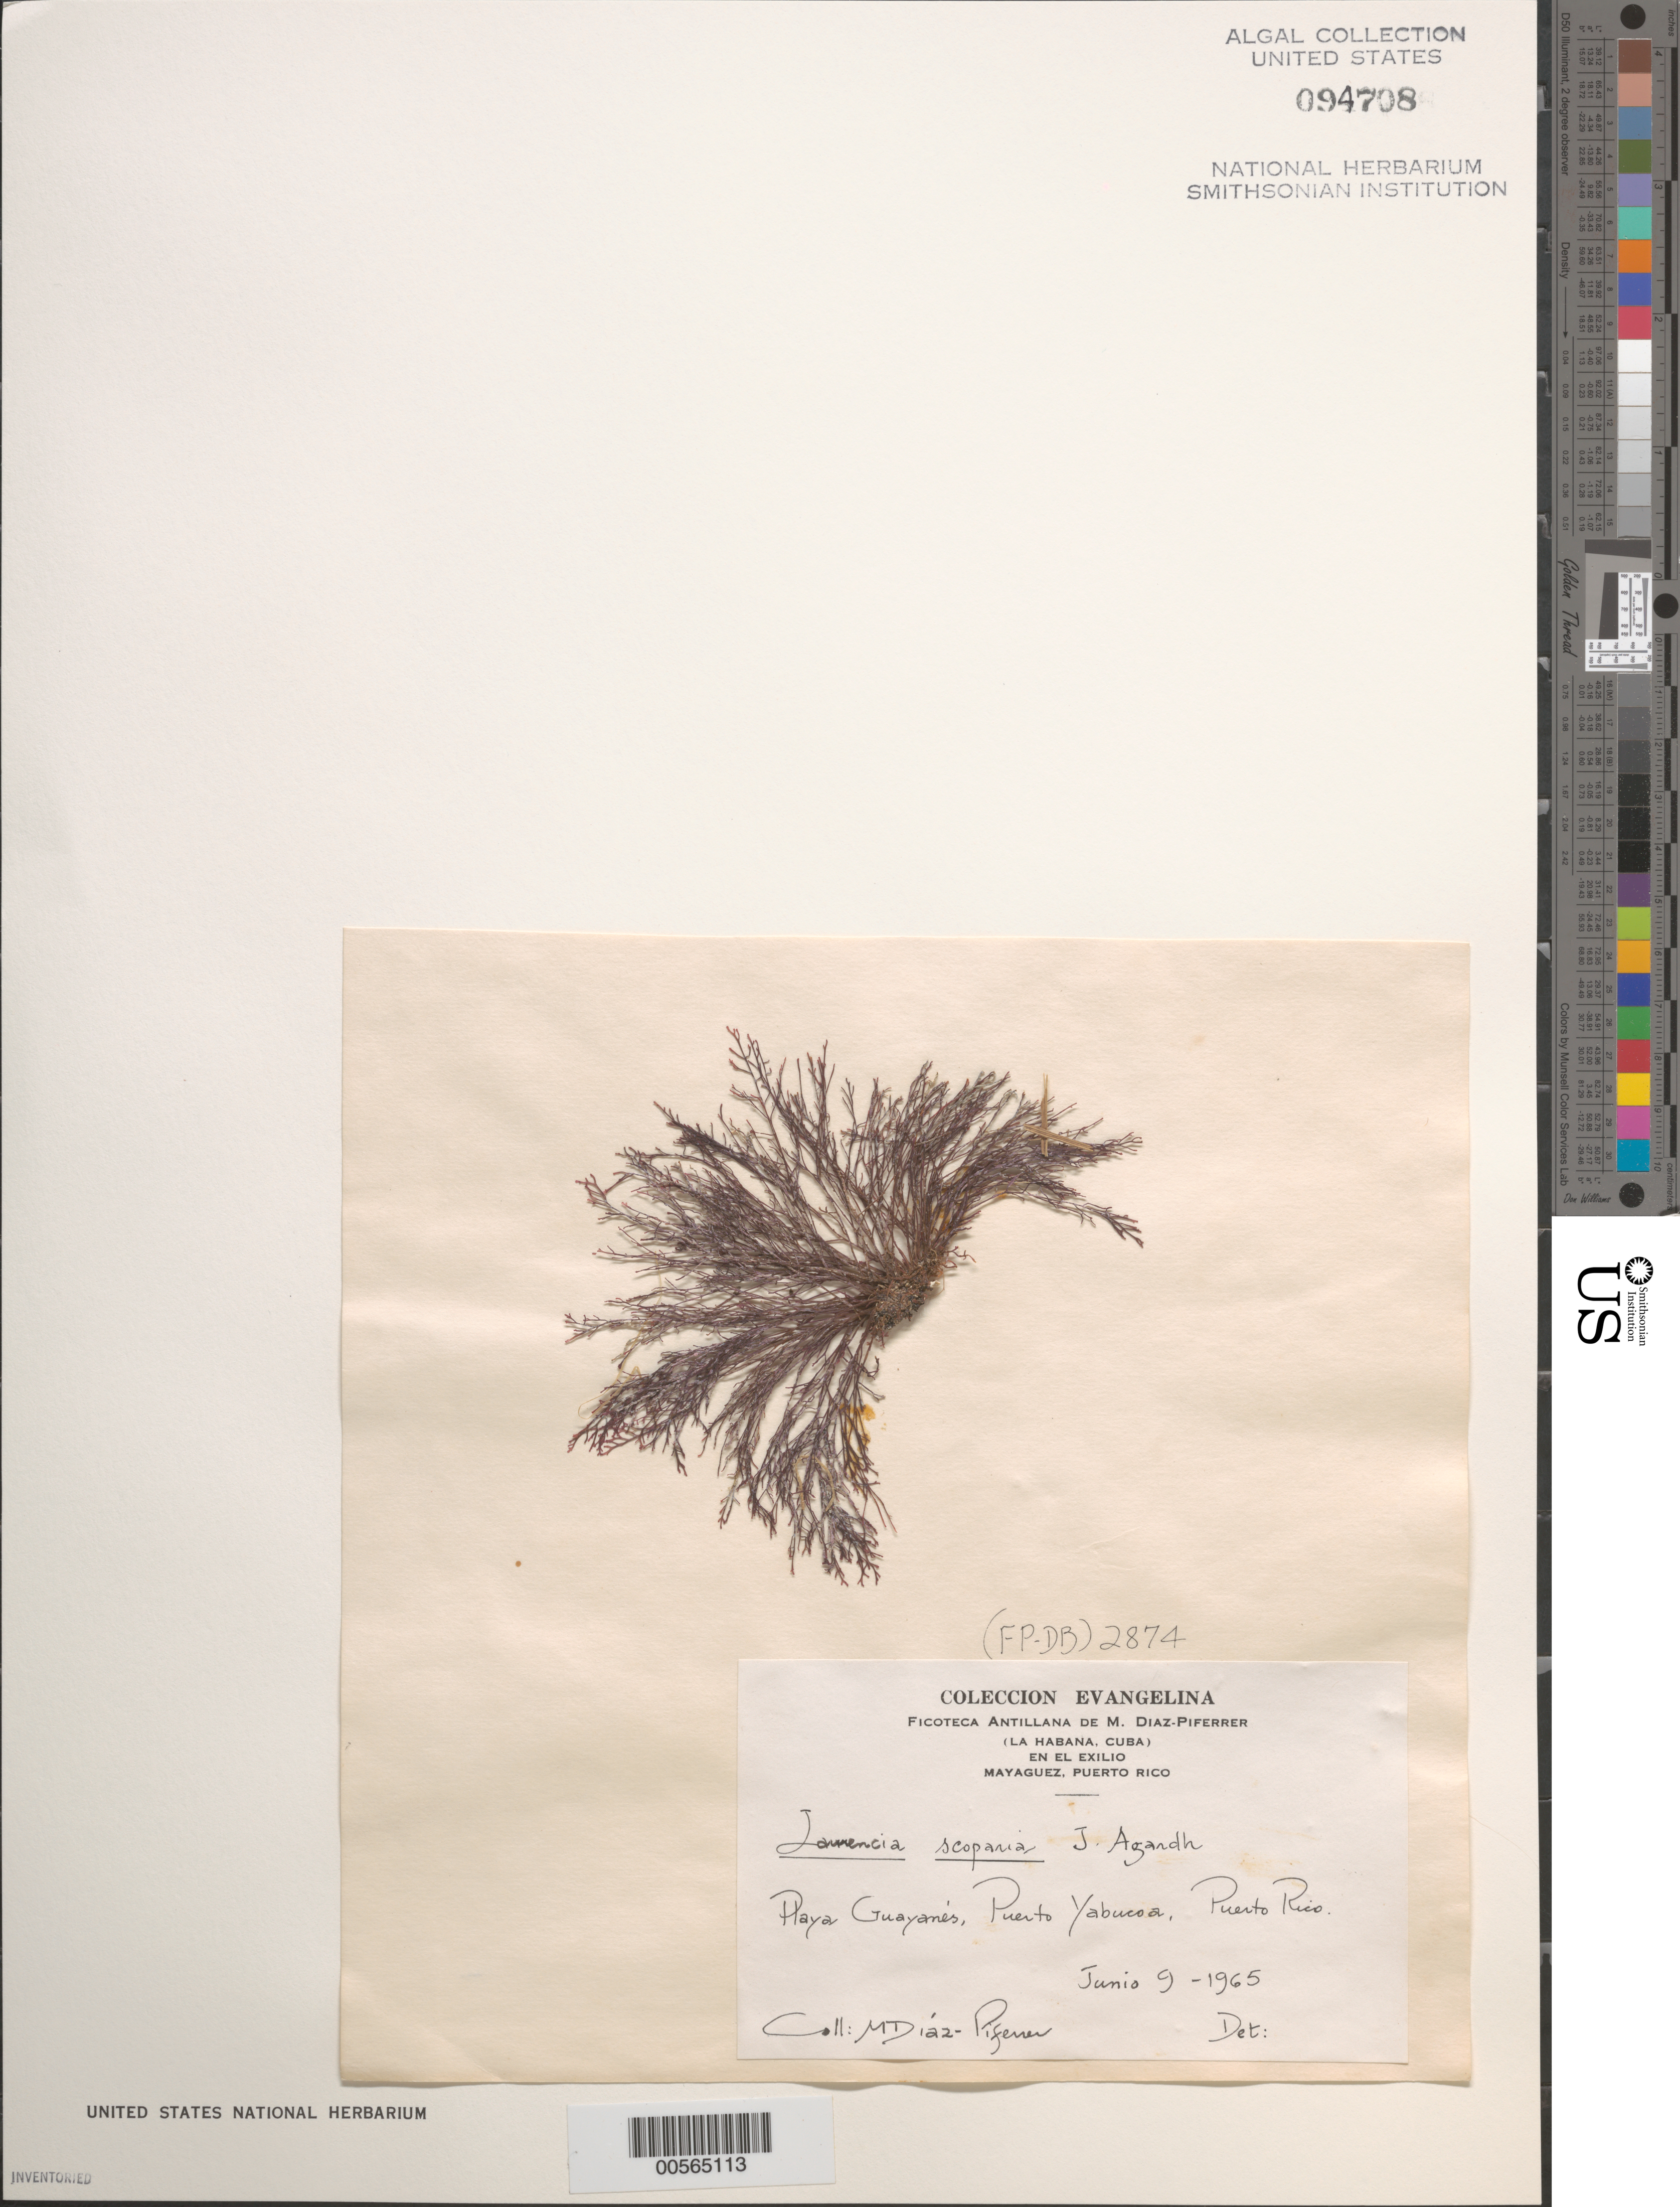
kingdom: Plantae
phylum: Rhodophyta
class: Florideophyceae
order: Ceramiales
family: Rhodomelaceae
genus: Laurencia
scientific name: Laurencia dendroidea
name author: J. Agardh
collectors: M. Diaz-Piferrer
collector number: (fp-db) 2874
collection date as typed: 09 Jun 1965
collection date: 1965-06-09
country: Puerto Rico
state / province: Yabucoa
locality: Puerto yabucoa, playa guayanes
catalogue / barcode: US 94708